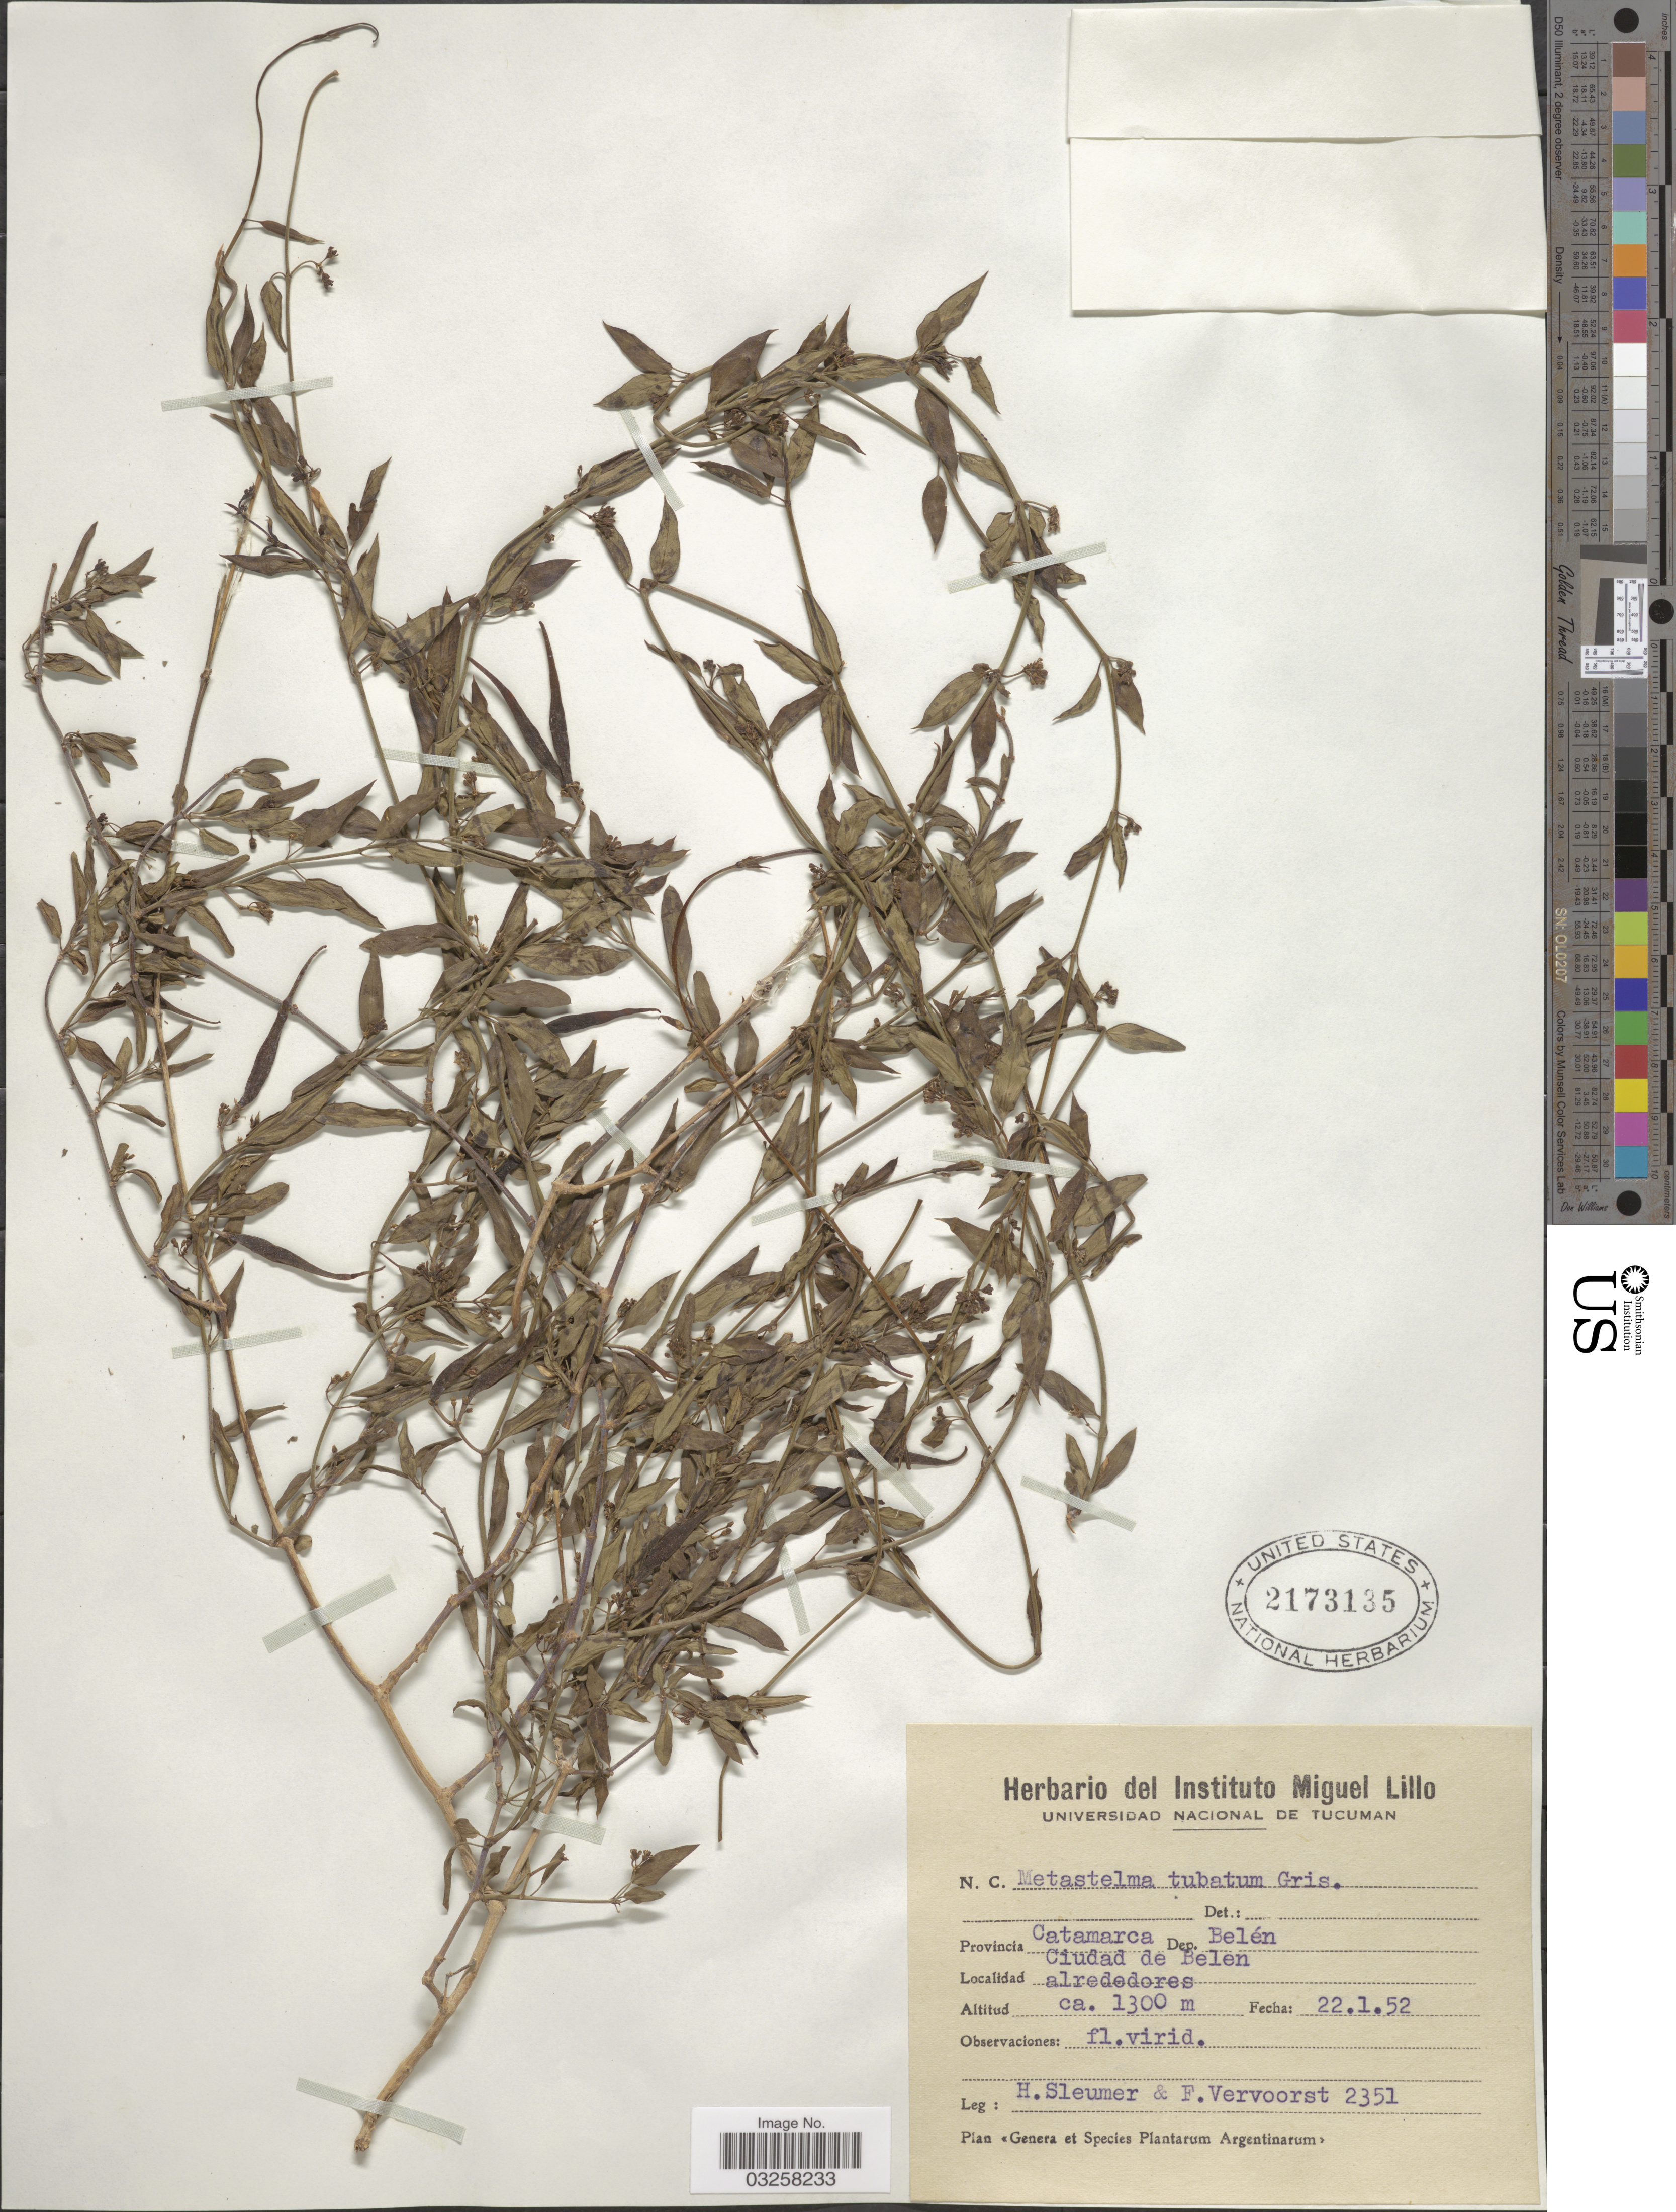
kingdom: Plantae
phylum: Tracheophyta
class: Magnoliopsida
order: Gentianales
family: Apocynaceae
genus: Metastelma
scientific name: Metastelma tubatum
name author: Griseb.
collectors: H. O. Sleumer & F. Vervoorst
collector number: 2351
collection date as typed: Transcribed d/m/y: 22/1/52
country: Argentina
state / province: Catamarca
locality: Provincia Catamarca, Dep. Belén, Ciudad de Belen alrededores.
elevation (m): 1300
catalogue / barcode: US 2173135